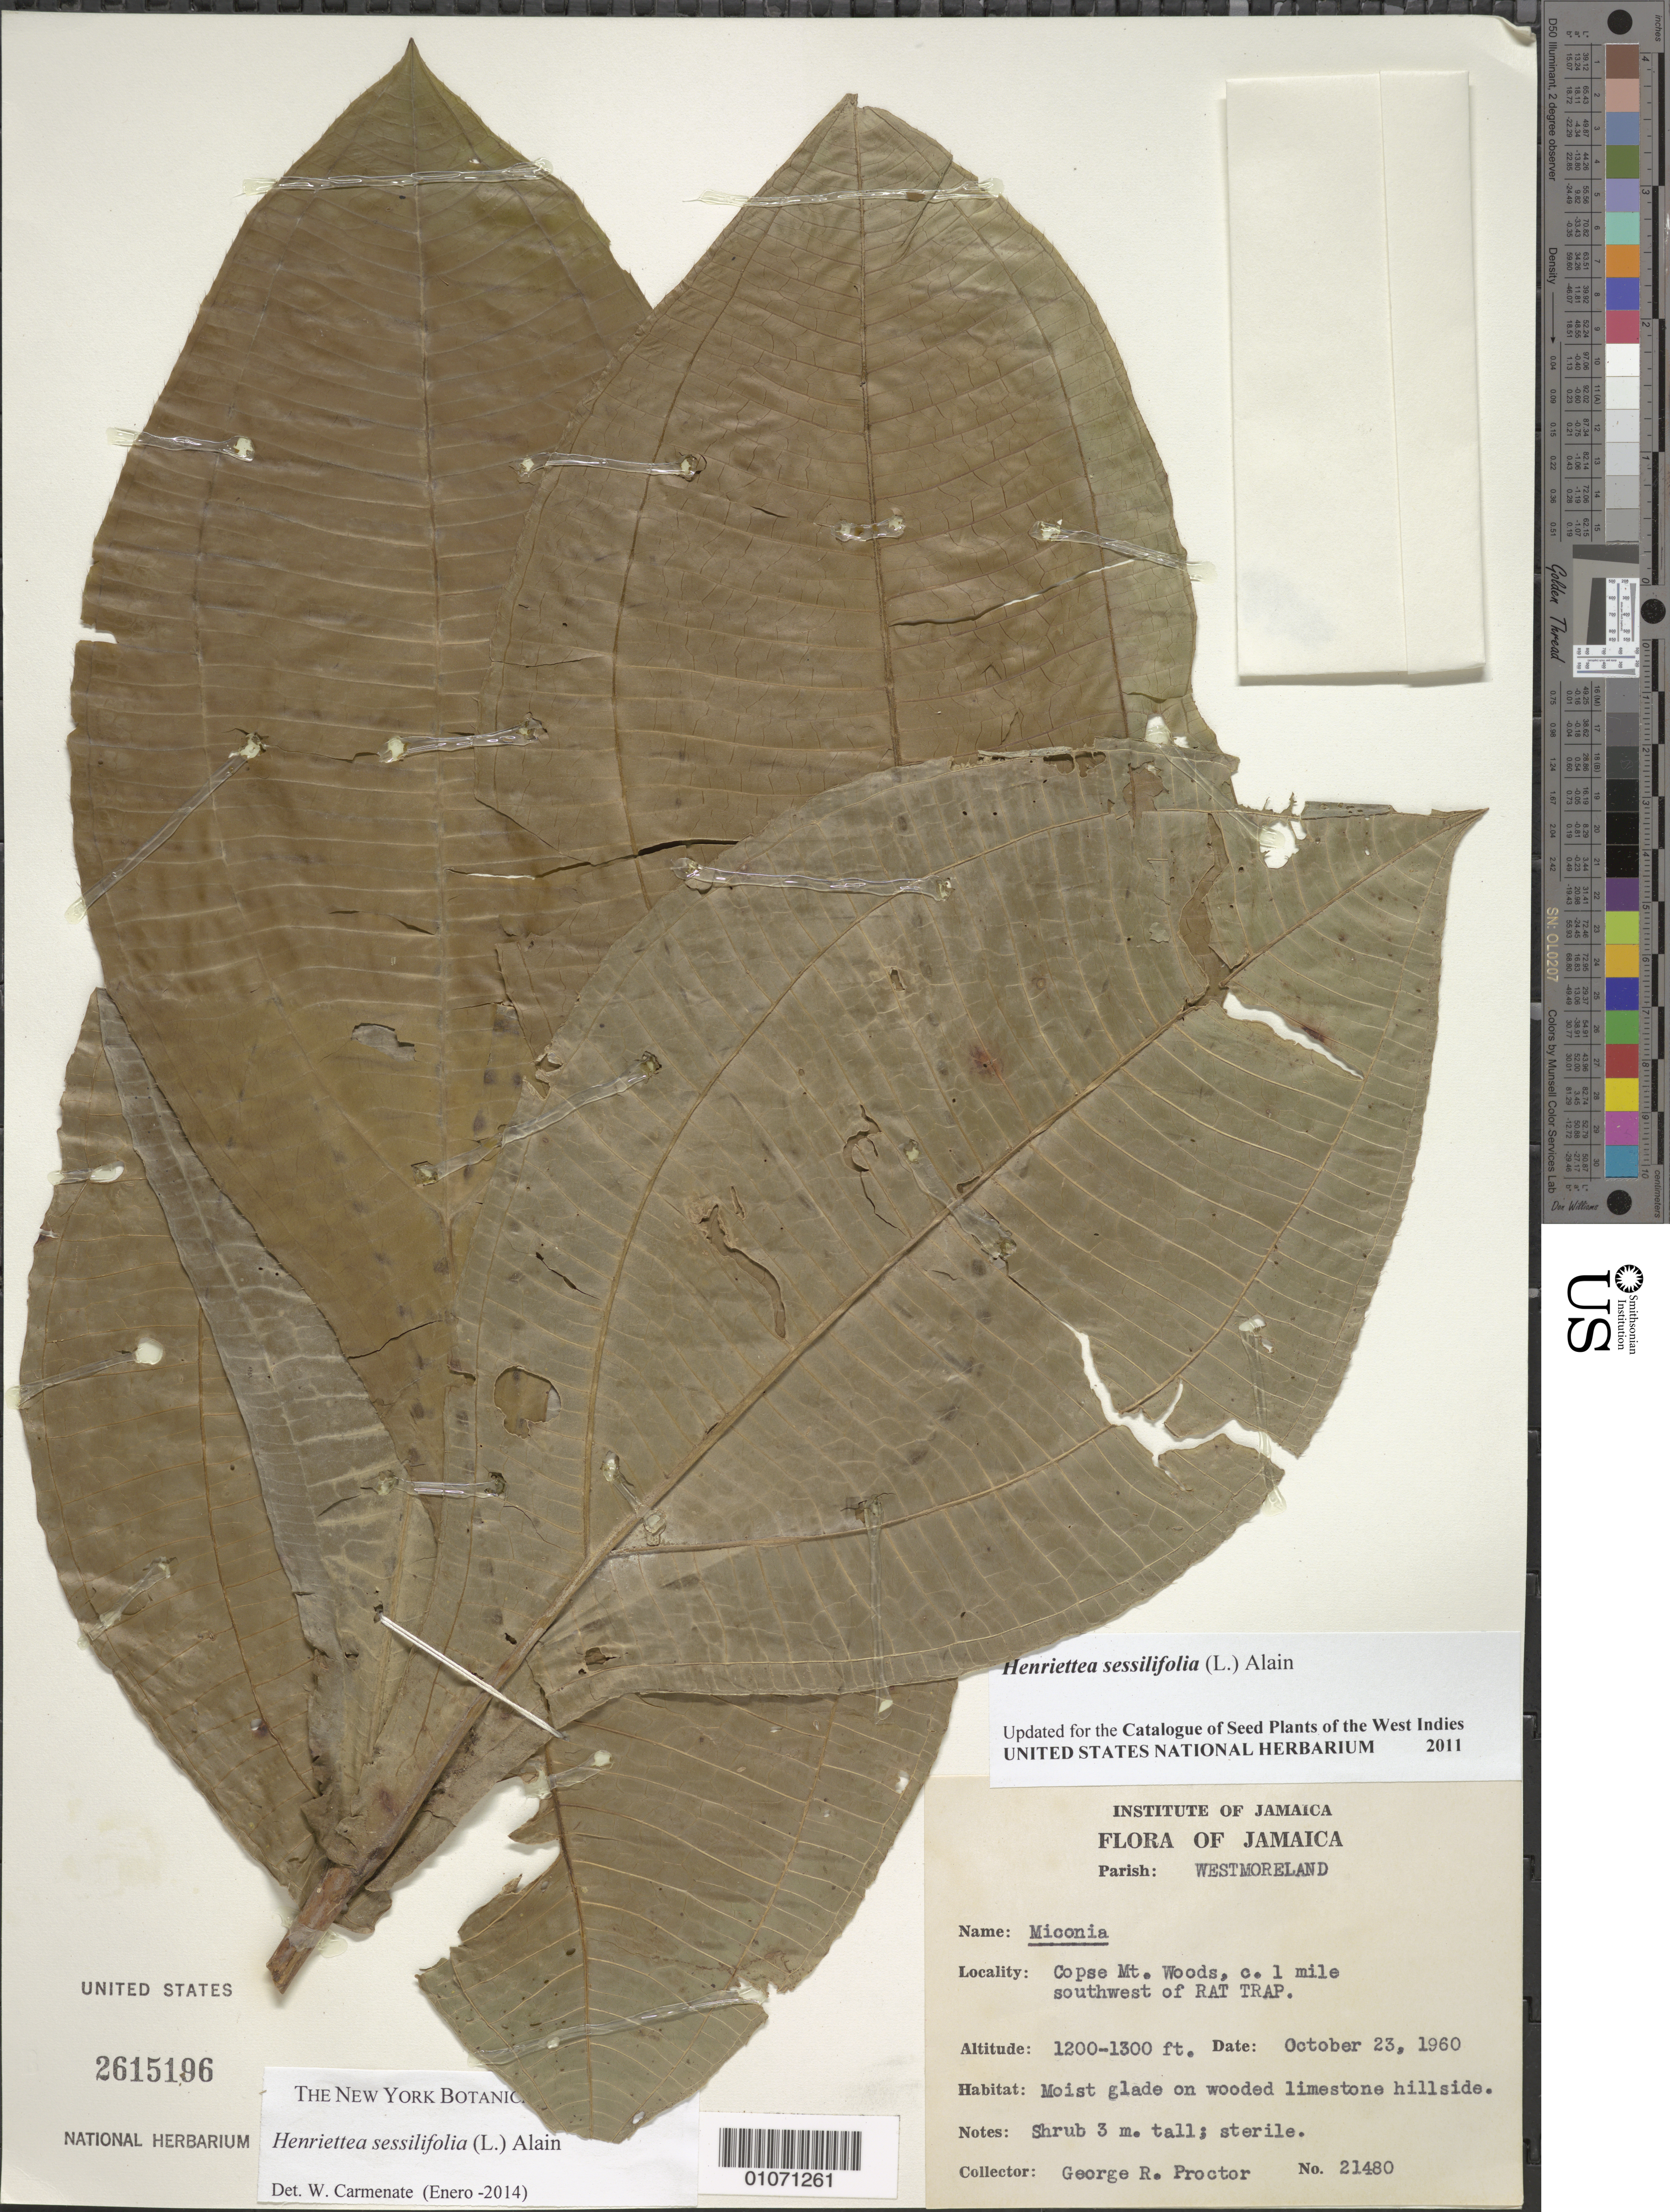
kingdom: Plantae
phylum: Tracheophyta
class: Magnoliopsida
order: Myrtales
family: Melastomataceae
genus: Henriettea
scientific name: Henriettea sessilifolia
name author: (L.) Alain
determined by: Carmenate, W.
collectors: G. R. Proctor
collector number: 21480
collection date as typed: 23 Oct 1960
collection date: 1960-10-23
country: Jamaica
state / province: Westmoreland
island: Jamaica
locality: Copse Mt. Woods, about 1 mile SW of Rat Trap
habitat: Moist glade on wooded limestone hillside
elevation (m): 366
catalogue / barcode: US 2615196